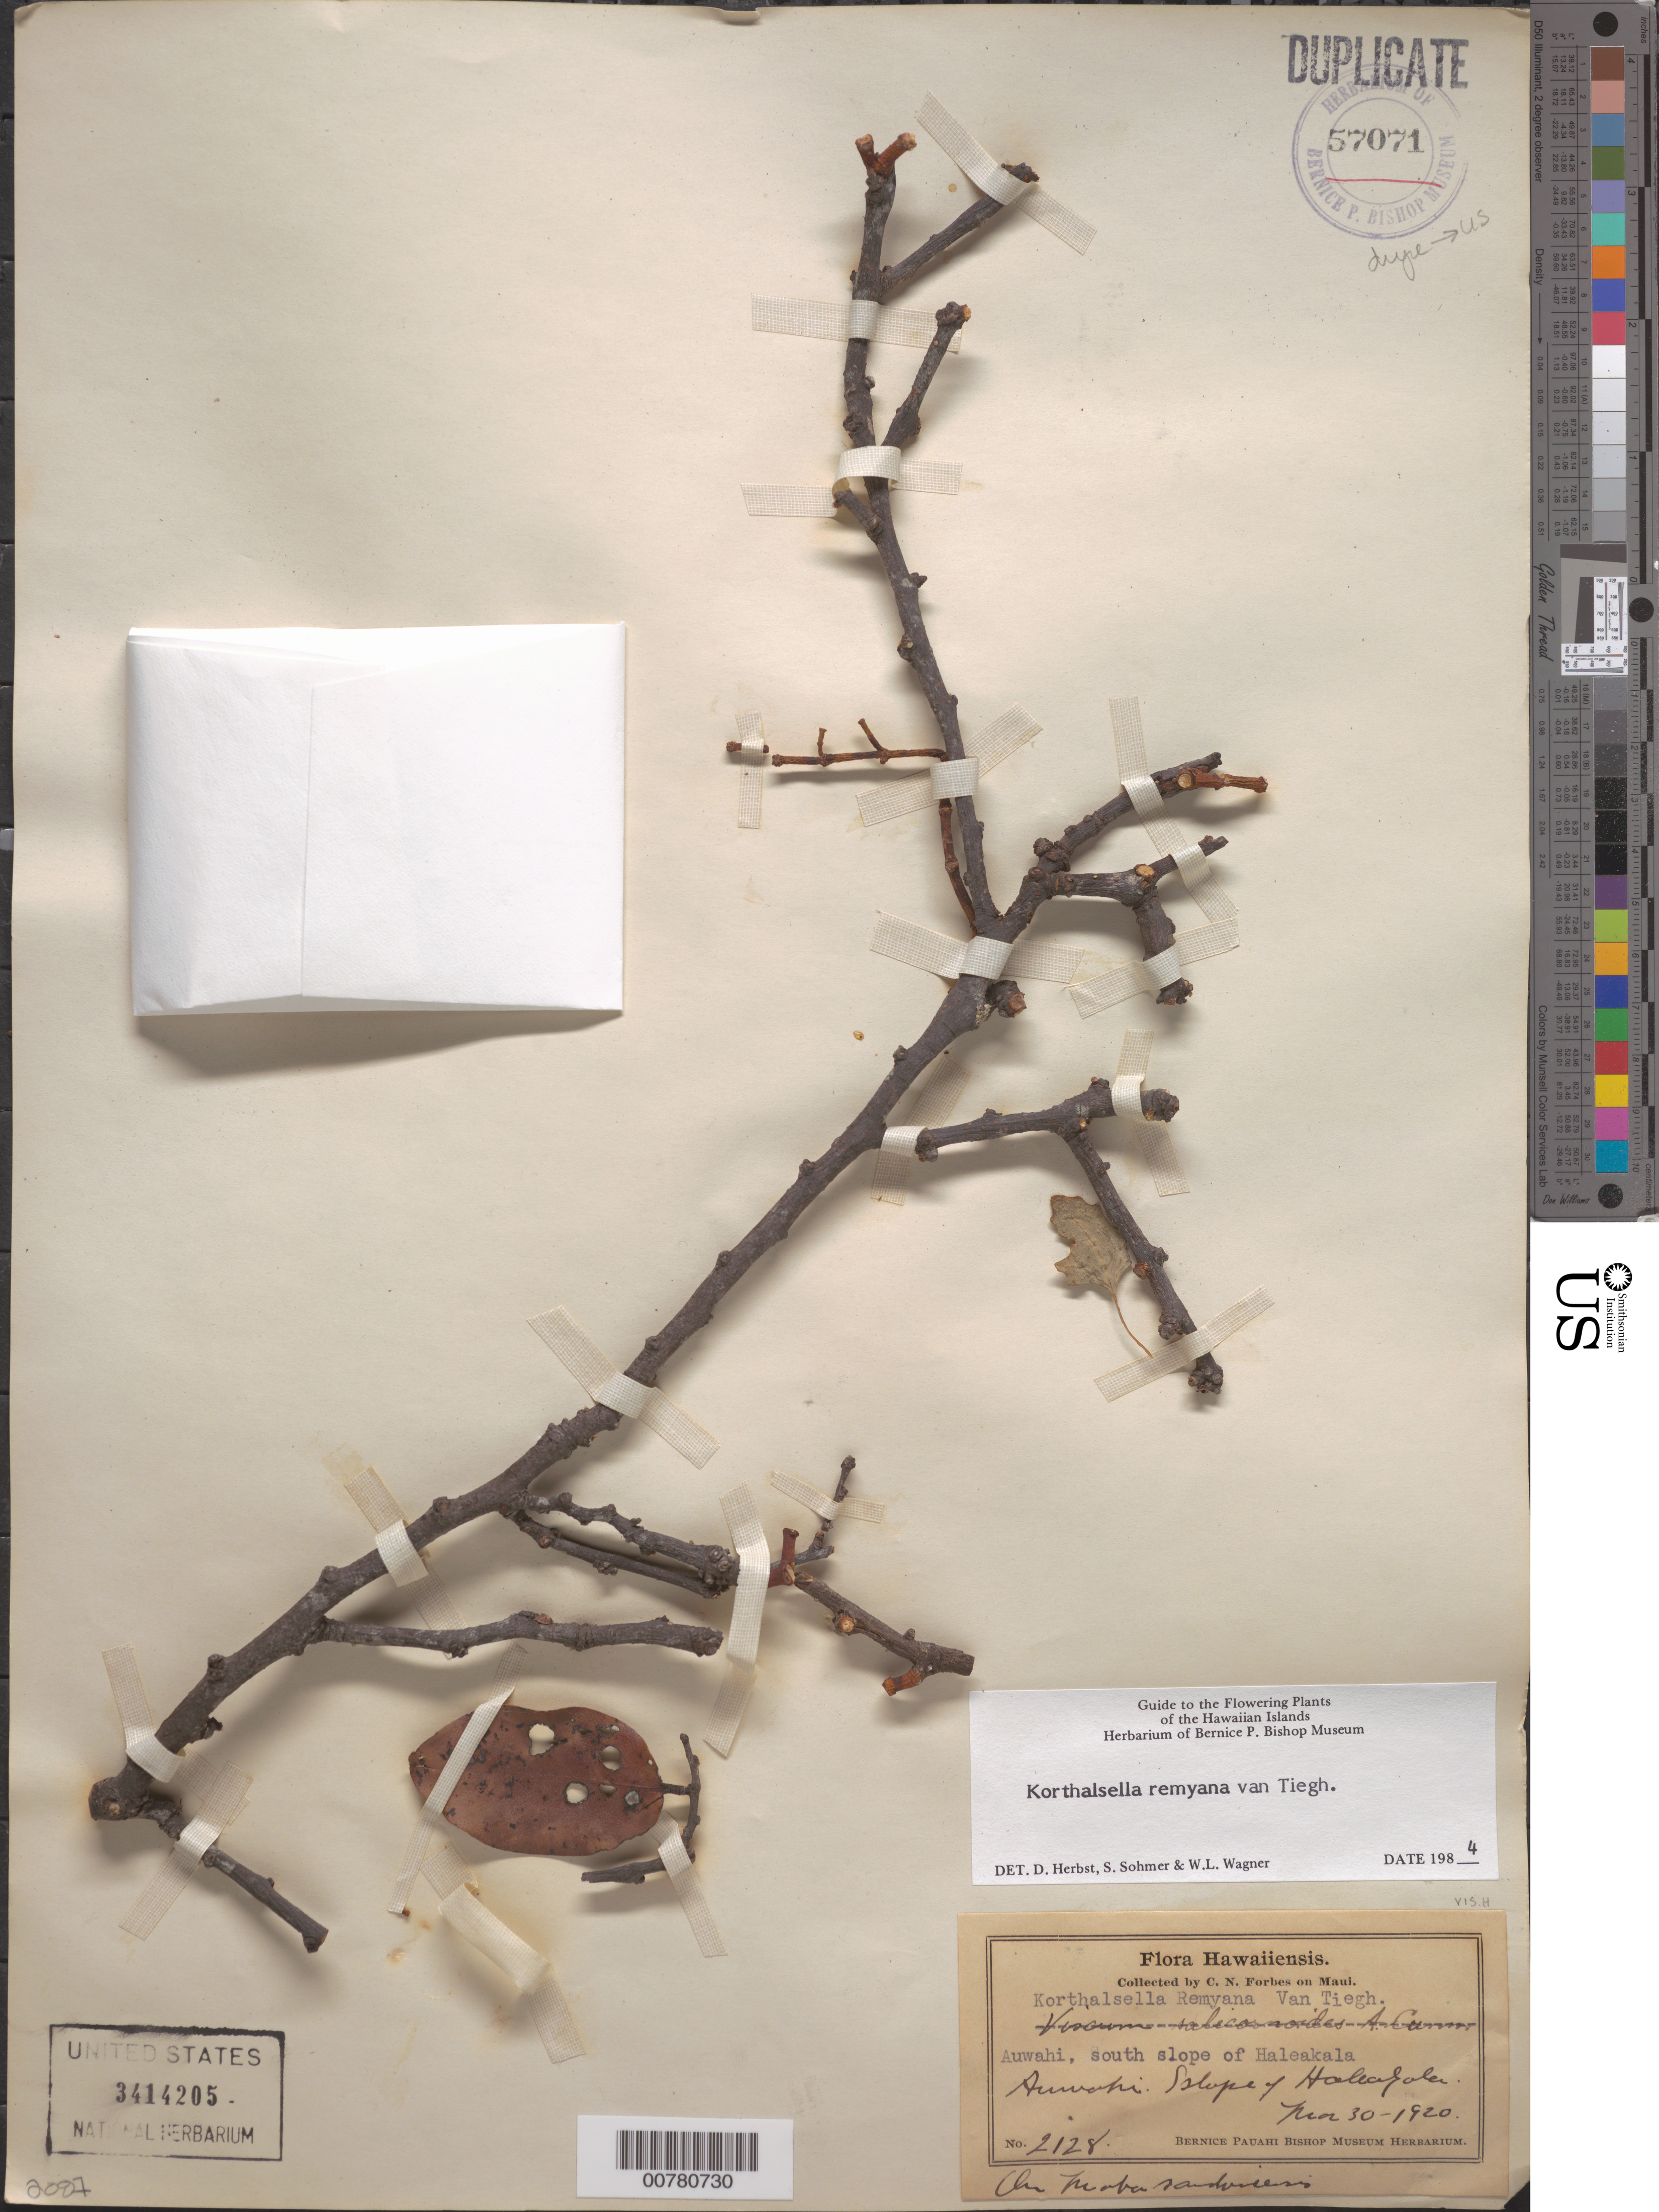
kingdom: Plantae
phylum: Tracheophyta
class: Magnoliopsida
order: Santalales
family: Viscaceae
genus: Korthalsella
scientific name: Korthalsella remyana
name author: Tiegh.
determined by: Herbst, D. R.; Sohmer, S. H.; Wagner, W. L.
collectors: C. N. Forbes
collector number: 2128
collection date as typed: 30 Mar 1920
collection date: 1920-03-30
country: United States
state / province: Hawaii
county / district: Maui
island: Maui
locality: Auwahi, Slope of Haleakala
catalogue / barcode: US 3414205